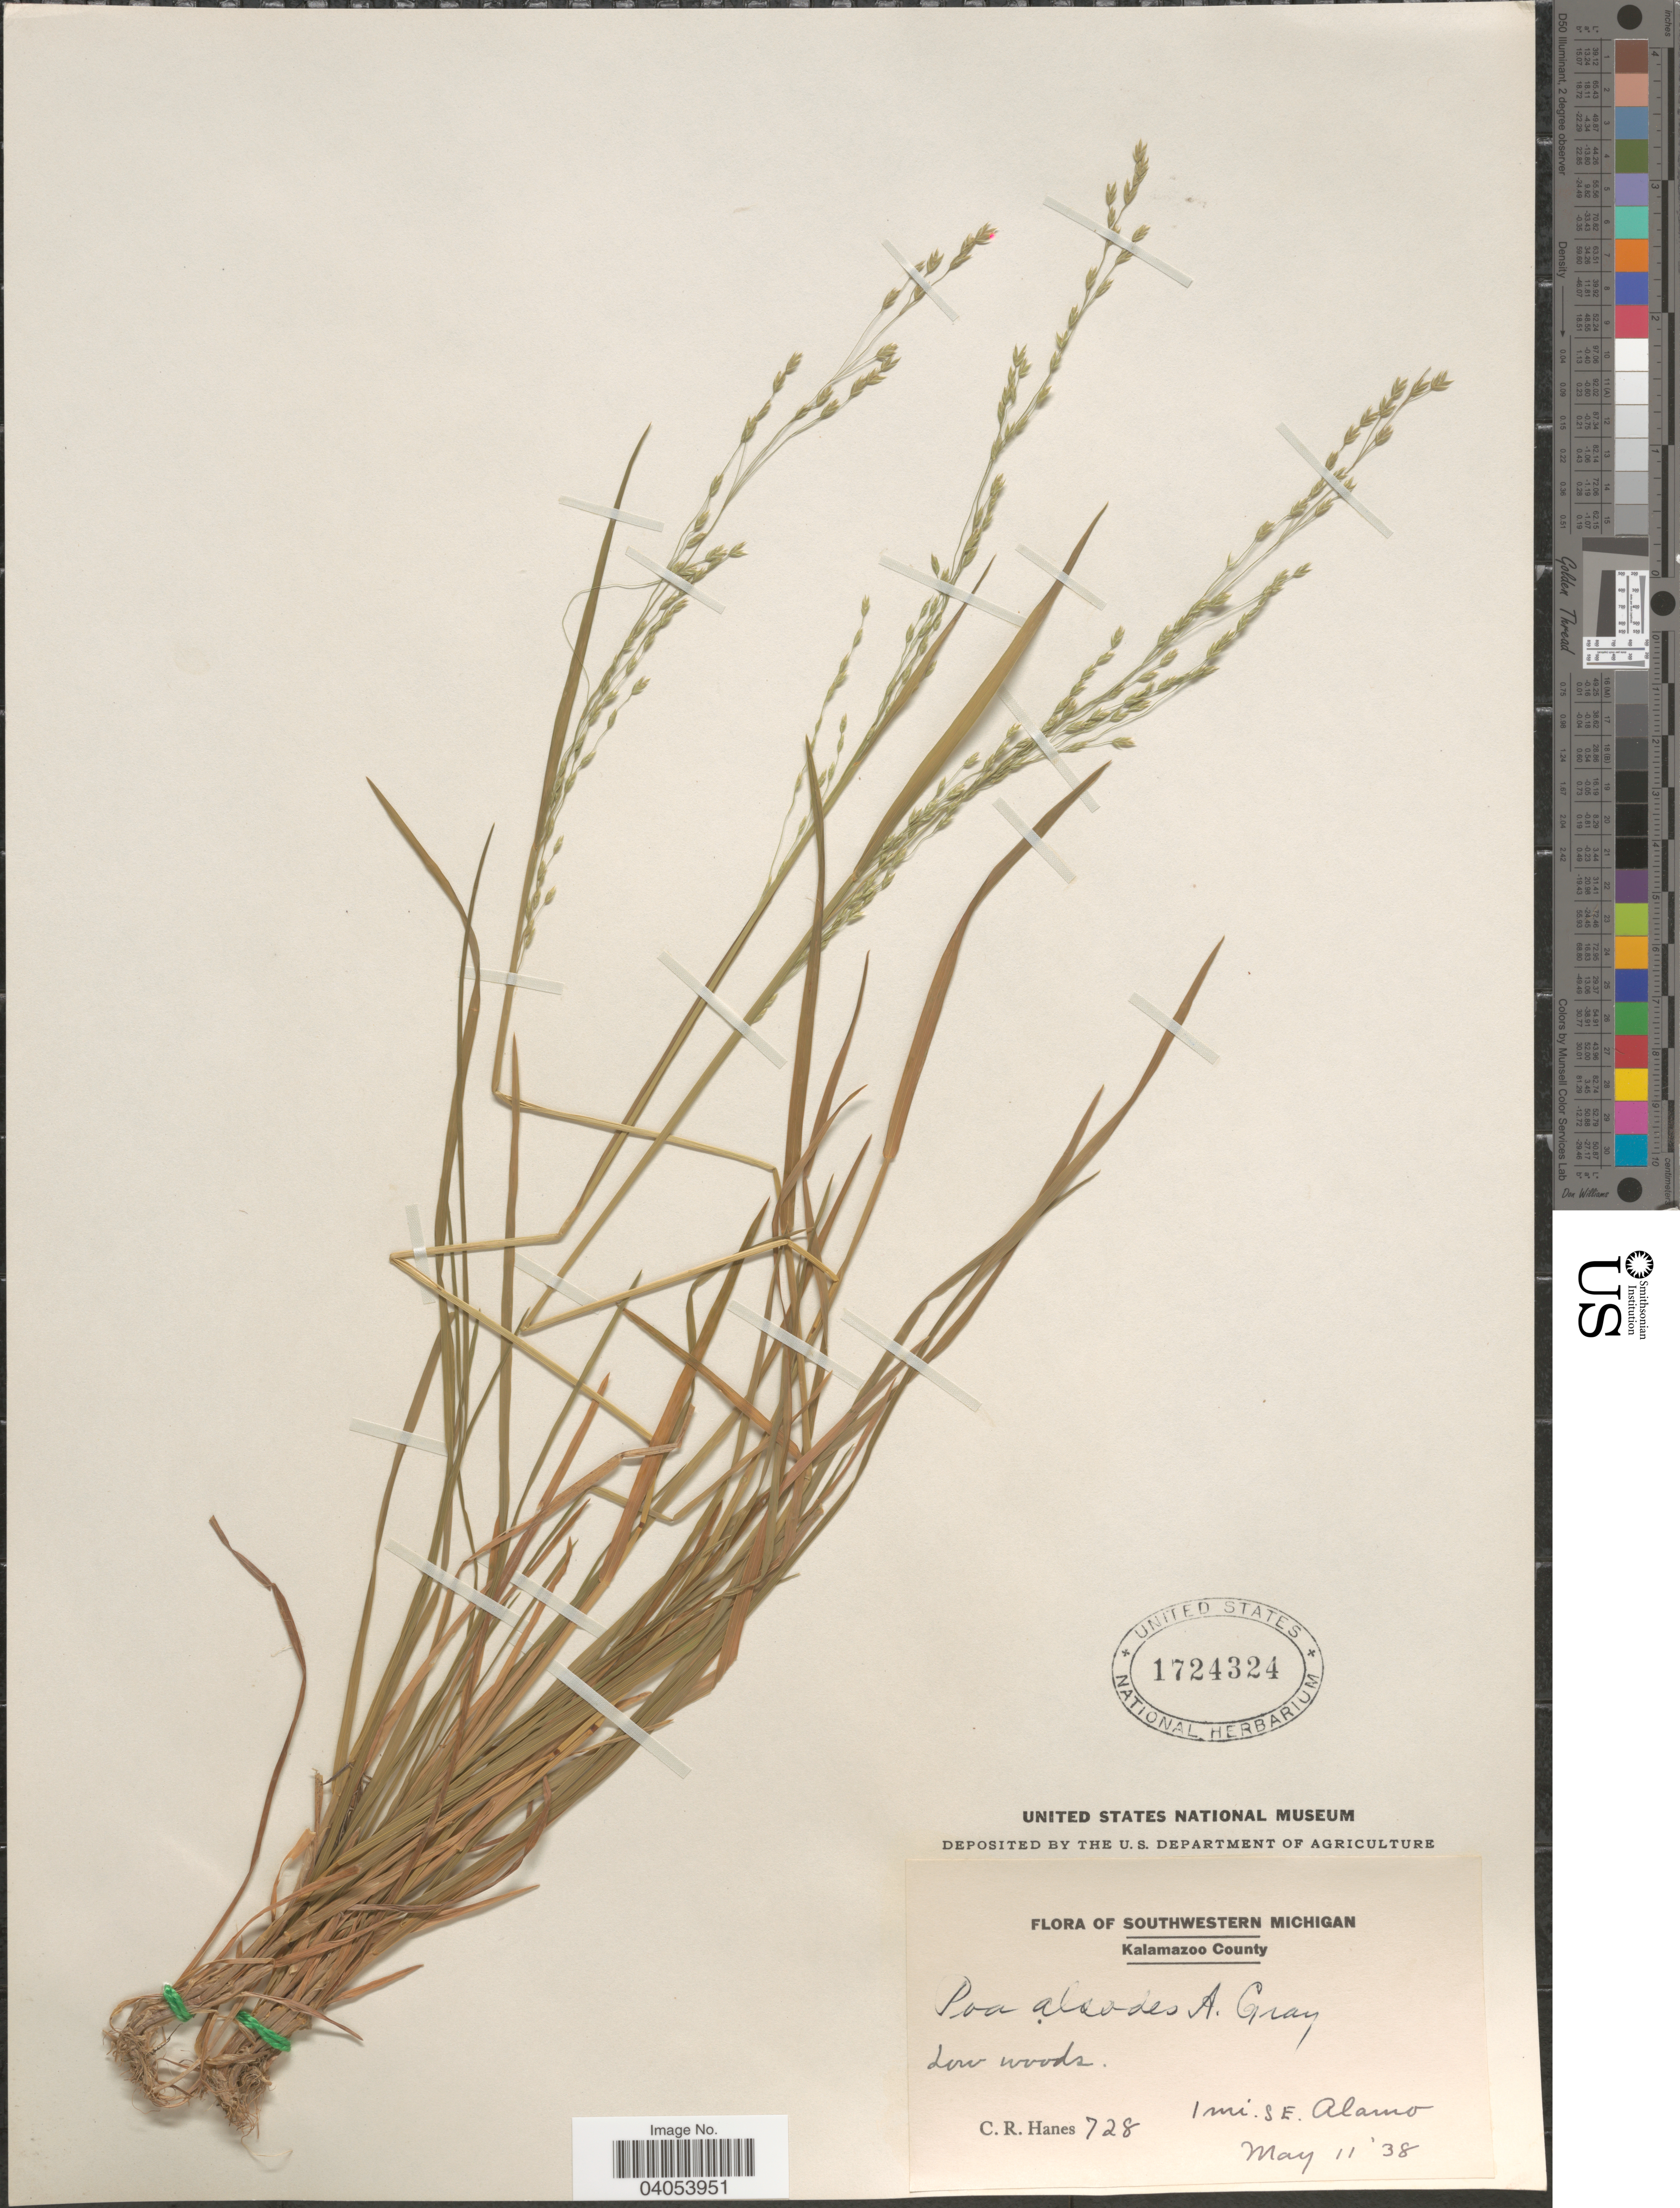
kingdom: Plantae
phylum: Tracheophyta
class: Liliopsida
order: Poales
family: Poaceae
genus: Poa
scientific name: Poa alsodes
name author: A. Gray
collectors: C. Hanes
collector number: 728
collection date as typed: Transcribed d/m/y: 11/5/38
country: United States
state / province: Michigan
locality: Southwestern Michigan. Kalamazoo County. 1 mi. SE. Alamo.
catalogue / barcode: US 1724324